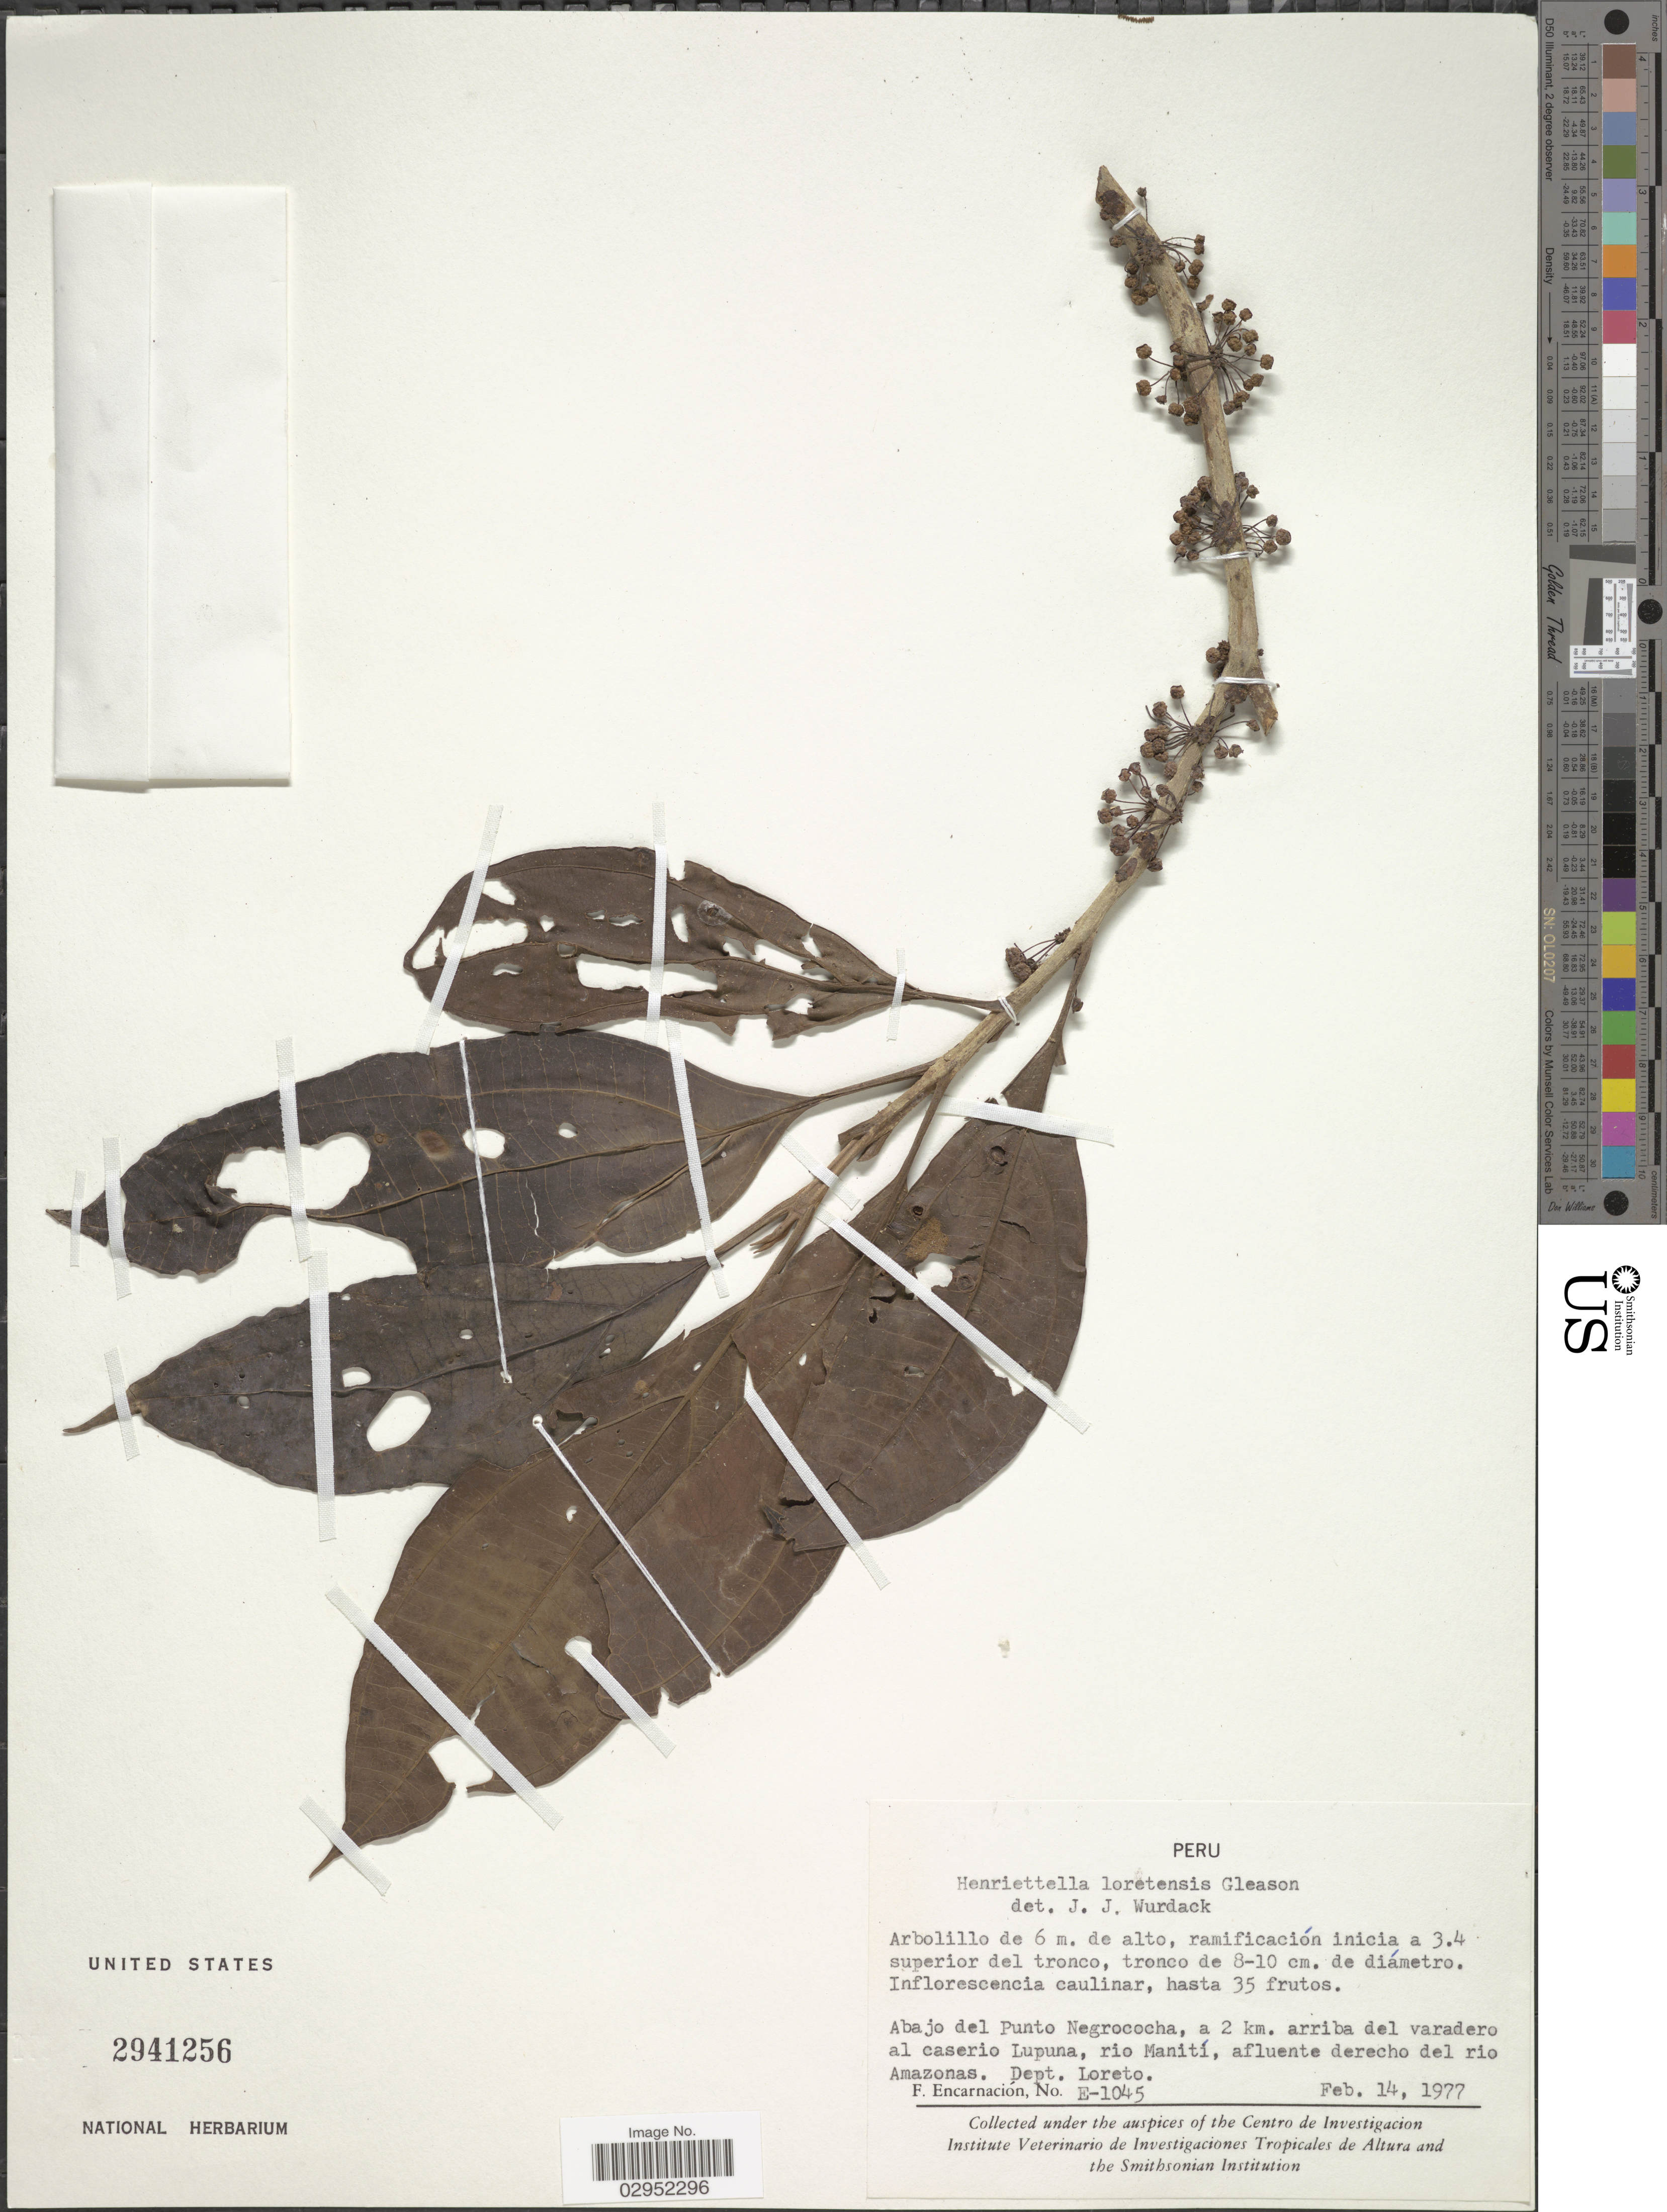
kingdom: Plantae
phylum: Tracheophyta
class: Magnoliopsida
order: Myrtales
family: Melastomataceae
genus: Henriettea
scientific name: Henriettea loretensis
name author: (Gleason) J.F. Macbr.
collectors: F. Encarnación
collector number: E-1045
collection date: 1977-02-14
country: Peru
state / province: Loreto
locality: Abajo del Punto Negrococha, a 2 km. arriba del varadero al caserio Lupuna, rio Manití, afluente derecho del rio Amazonas. Dept. Loreto.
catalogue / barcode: US 2941256